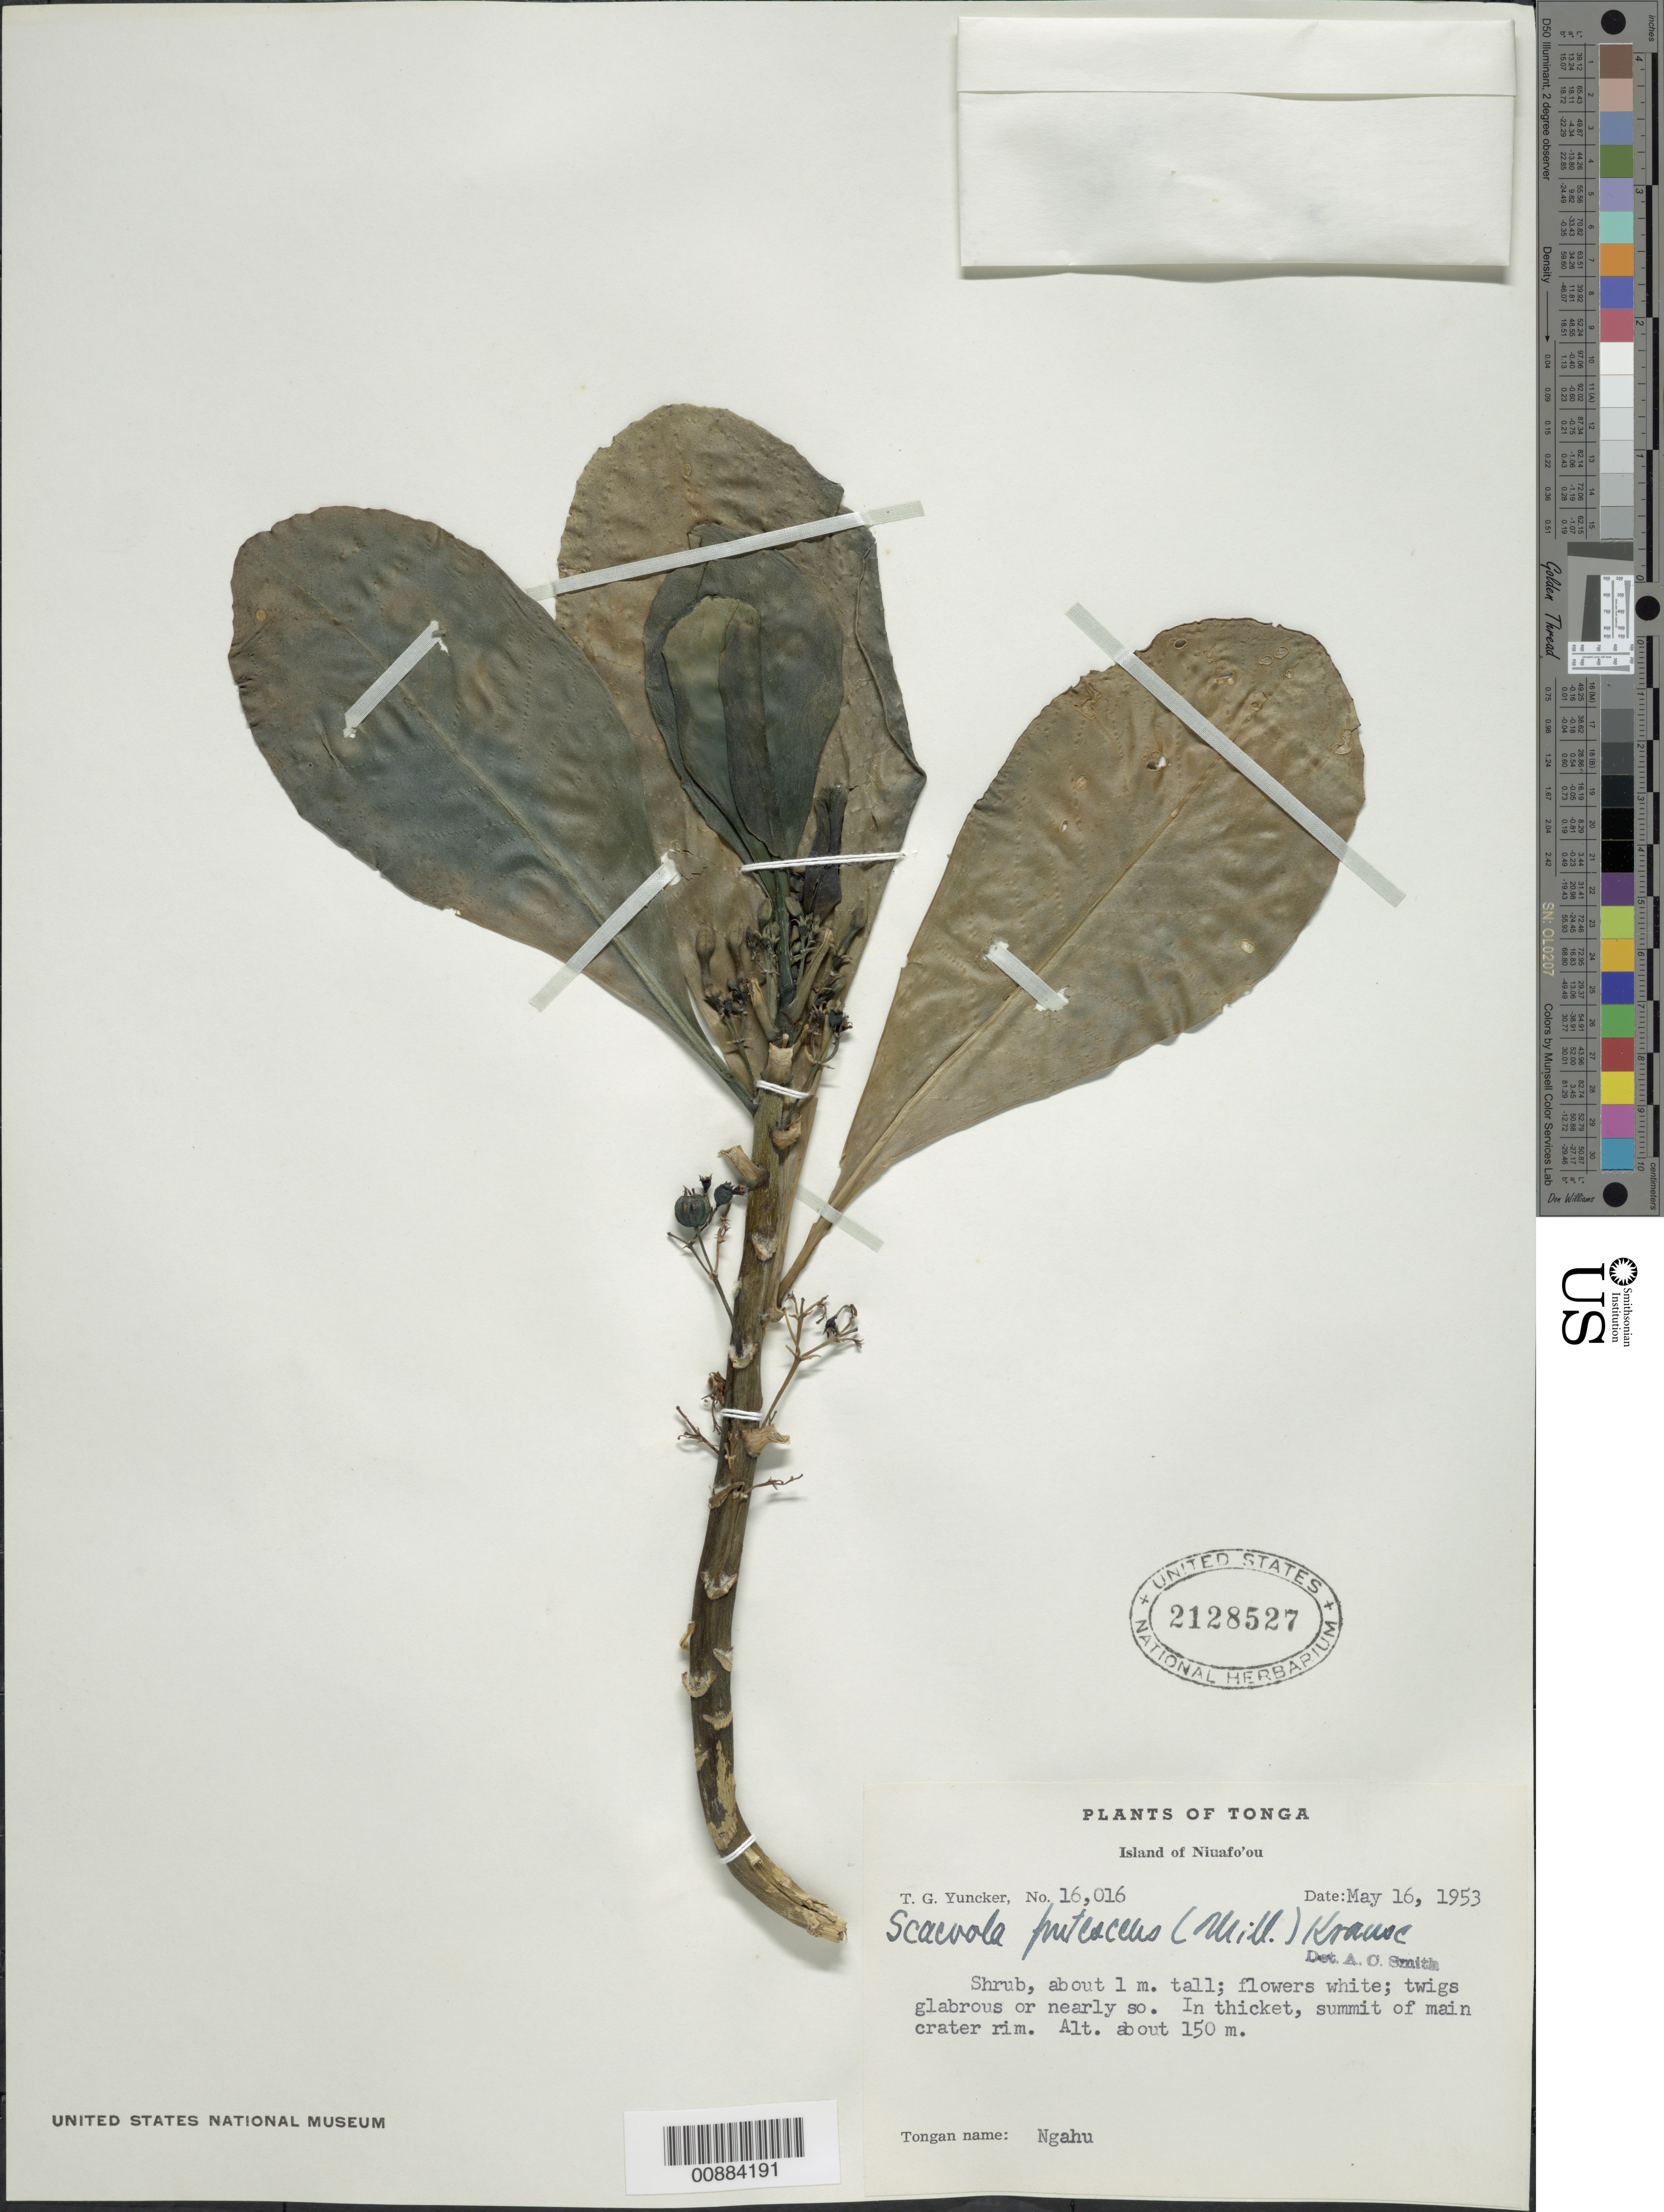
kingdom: Plantae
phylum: Tracheophyta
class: Magnoliopsida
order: Asterales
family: Goodeniaceae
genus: Scaevola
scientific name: Scaevola taccada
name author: (Gaertn.) Roxb.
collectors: T. G. Yuncker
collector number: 16016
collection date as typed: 16 May 1953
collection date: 1953-05-16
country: Tonga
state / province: Tonga Outliers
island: Niuafo'ou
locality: Summit of main crater rim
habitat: thicket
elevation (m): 150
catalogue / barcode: US 2128527